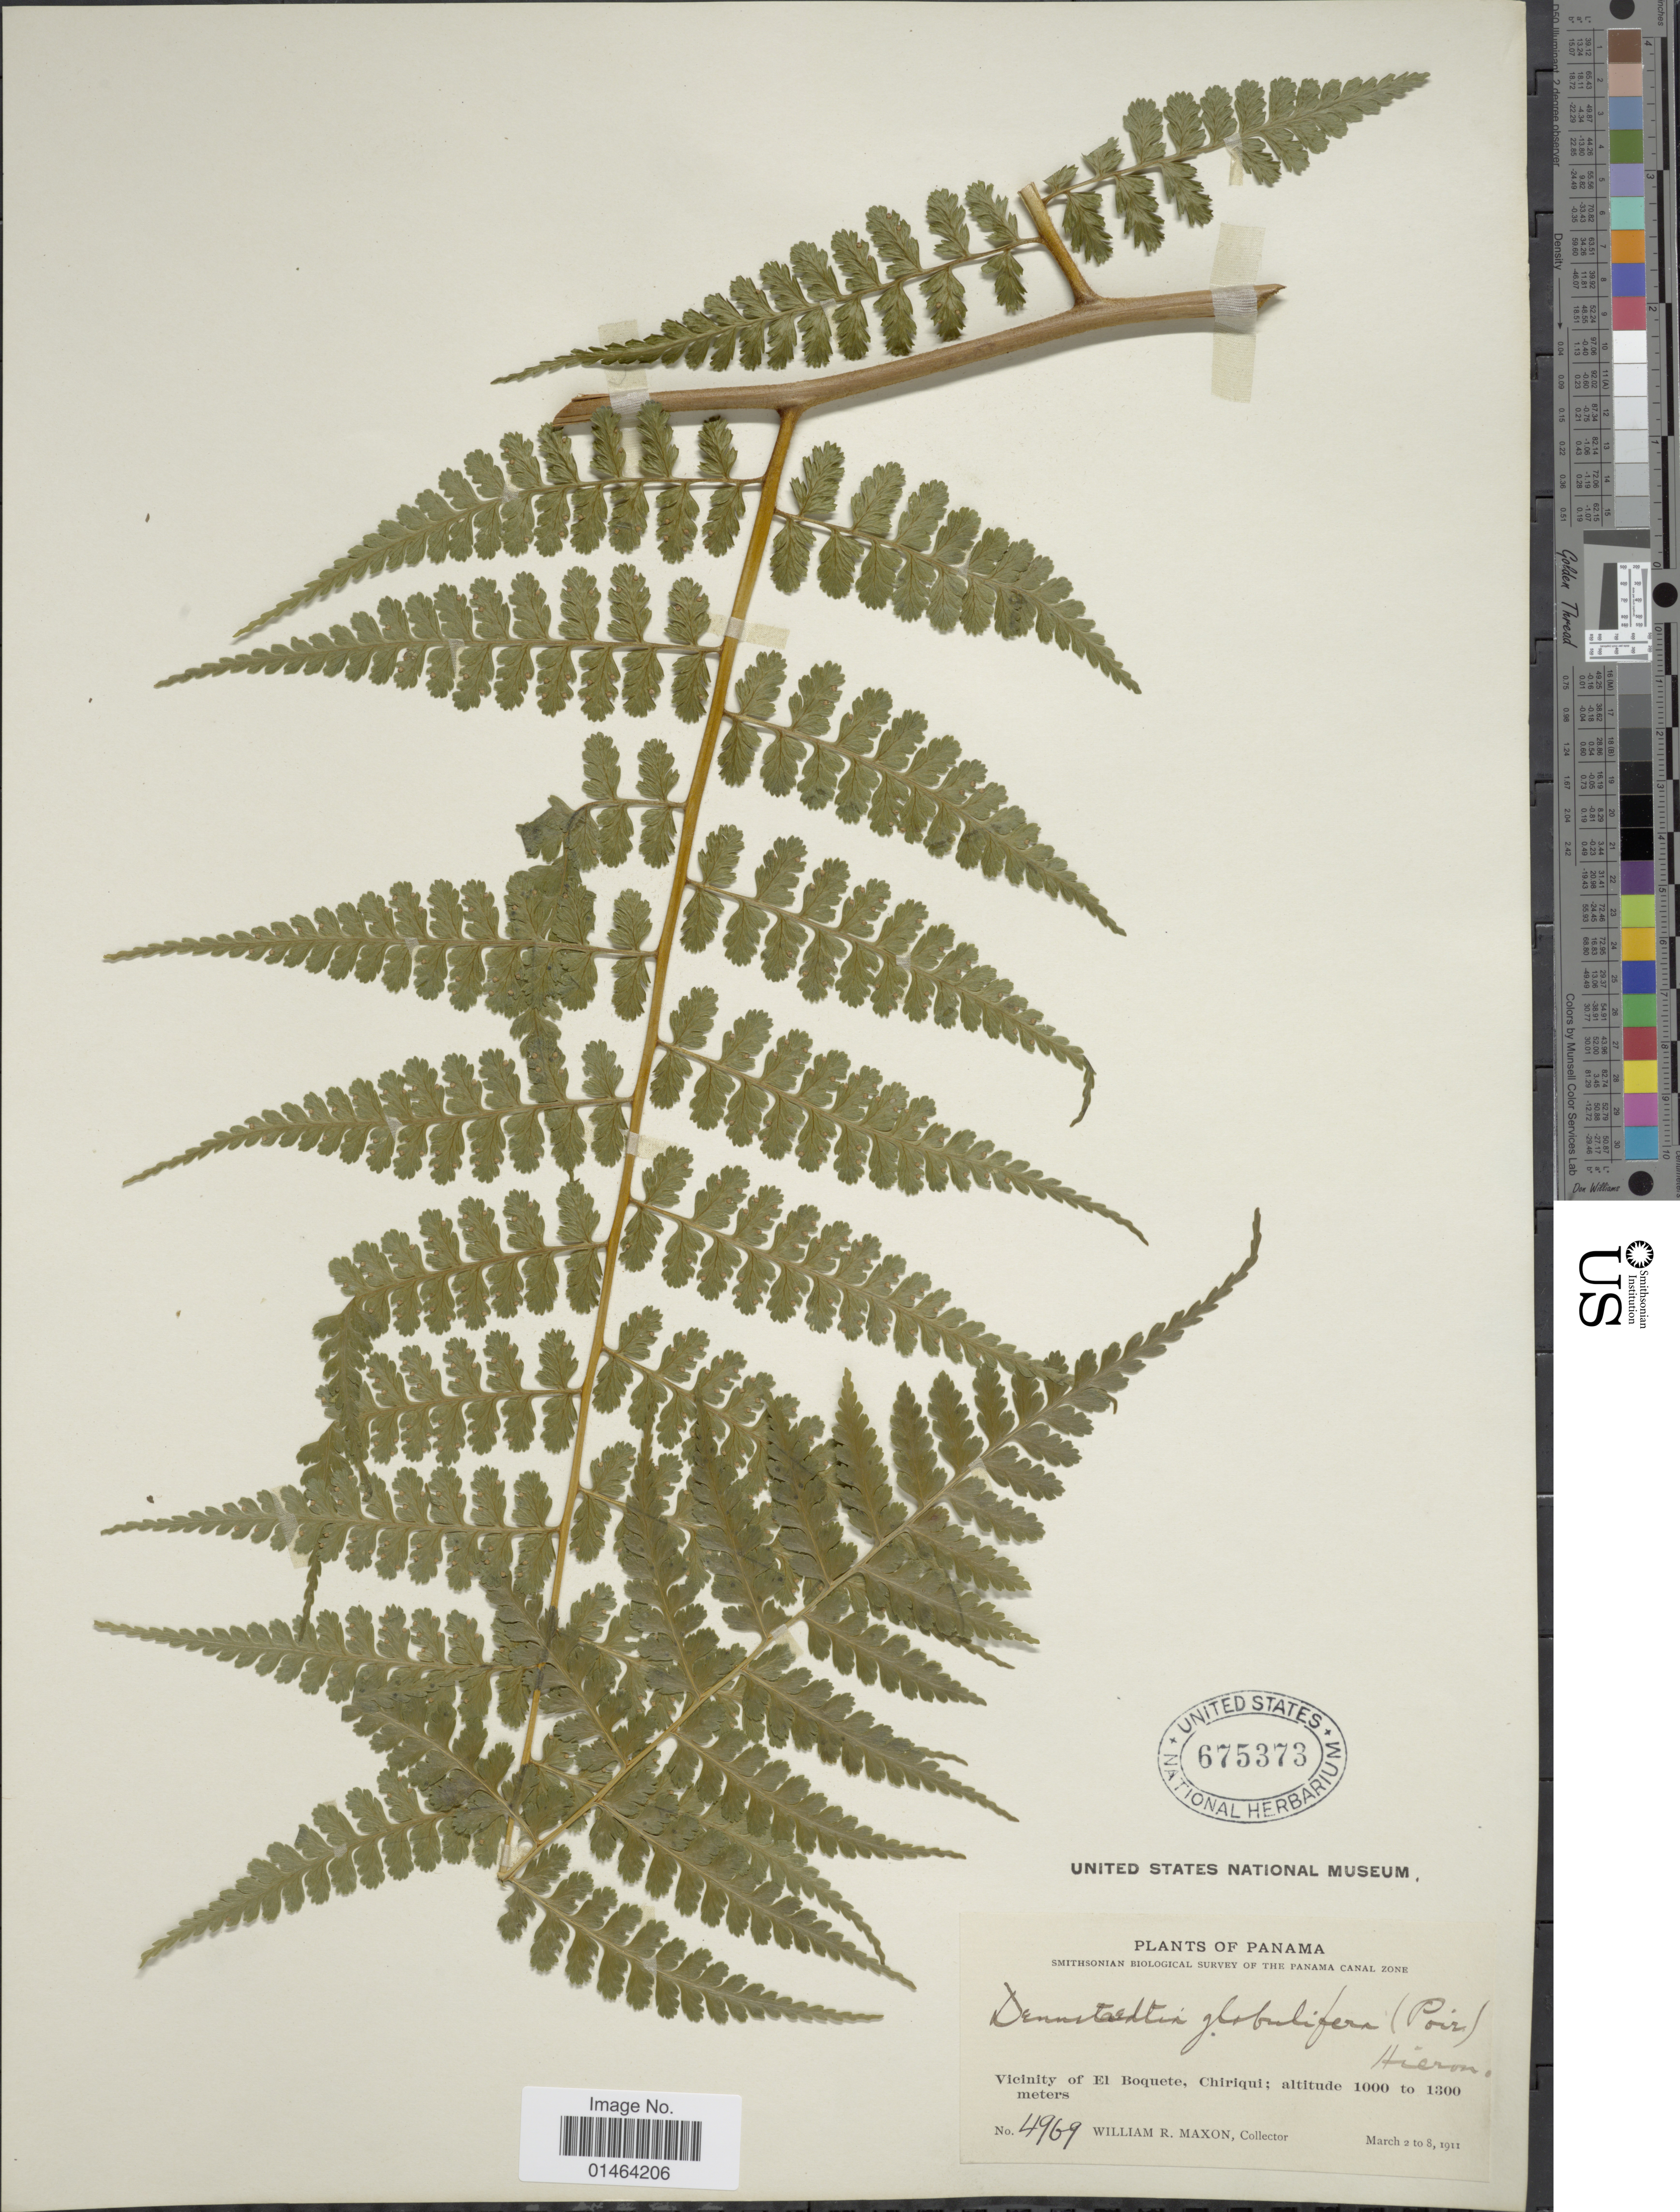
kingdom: Plantae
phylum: Tracheophyta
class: Polypodiopsida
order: Polypodiales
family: Dennstaedtiaceae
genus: Dennstaedtia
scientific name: Dennstaedtia globulifera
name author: (Poir.) Hieron.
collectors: W. R. Maxon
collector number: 4969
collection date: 1911-03-02/1911-03-08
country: Panama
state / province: Chiriqui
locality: Vicinity of El Boquete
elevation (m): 1000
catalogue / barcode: US 675373